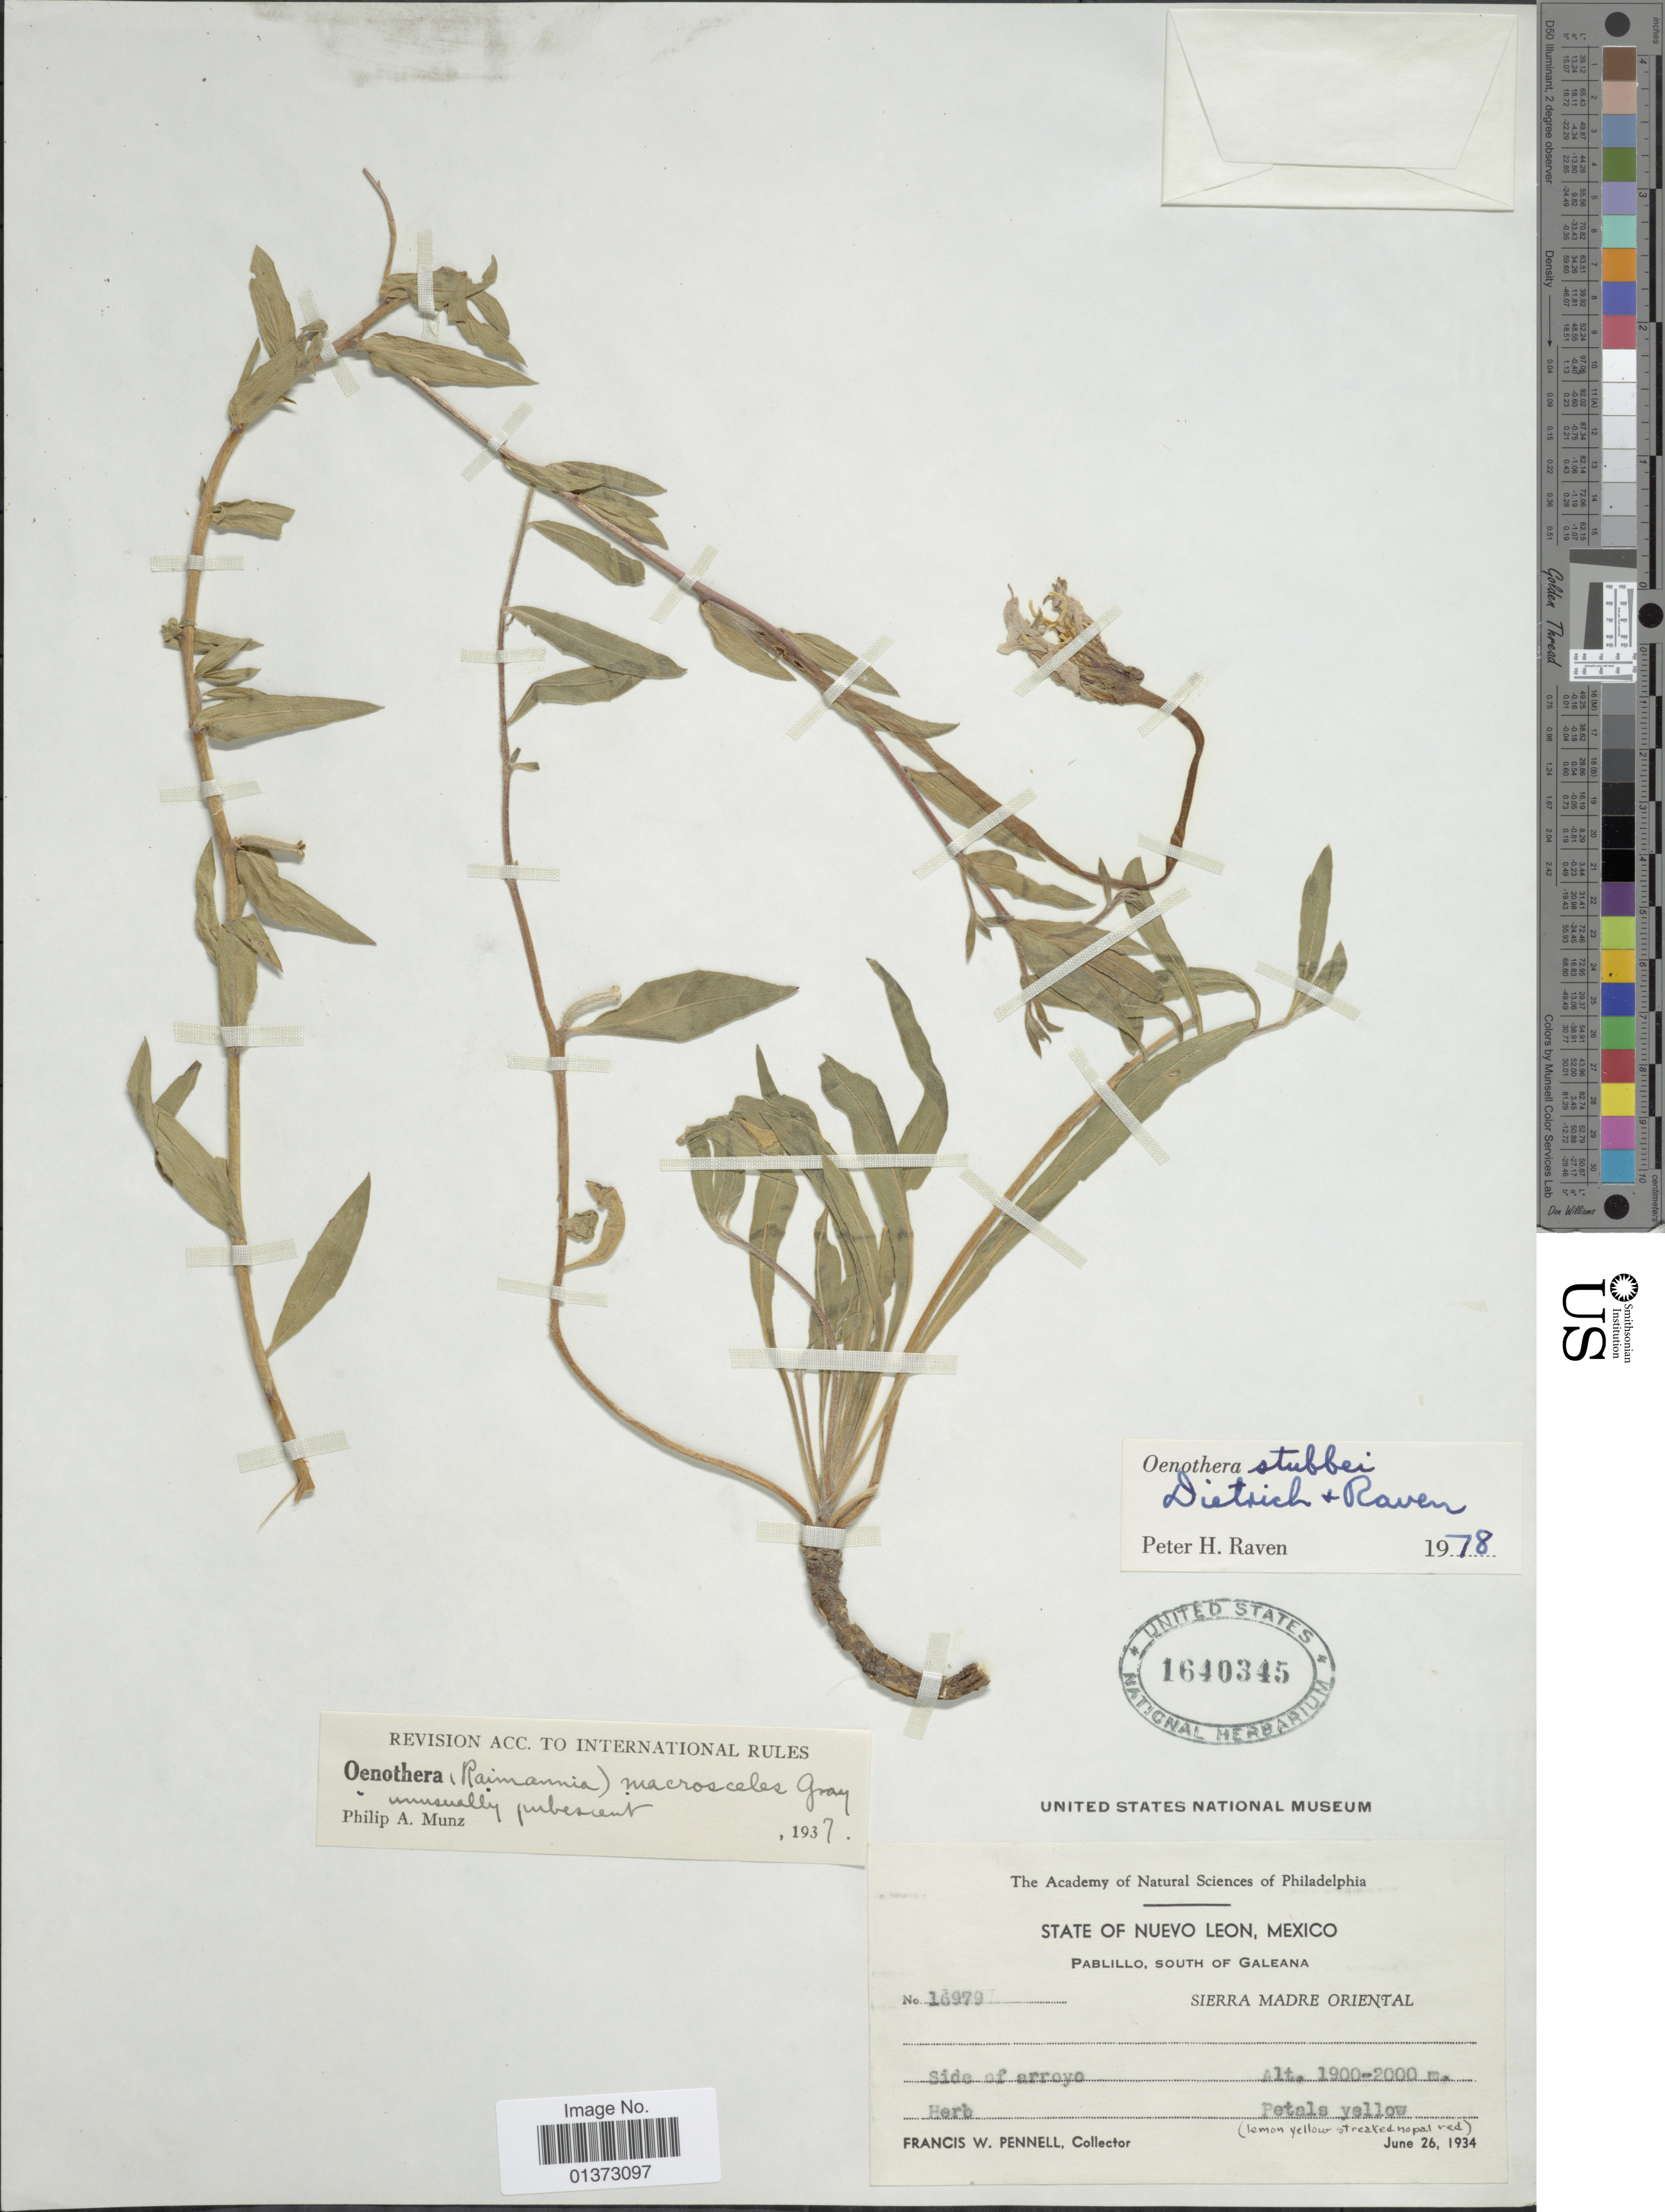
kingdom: Plantae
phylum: Tracheophyta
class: Magnoliopsida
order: Myrtales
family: Onagraceae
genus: Oenothera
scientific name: Oenothera stubbei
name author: W. Dietr. et al.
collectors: F. W. Pennell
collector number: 16979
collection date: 1934-06-26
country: Mexico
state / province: Nuevo León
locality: Pablillo, south of Galeana, Sierra Madre Occidental, side of arrooy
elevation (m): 1900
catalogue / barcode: US 1640345